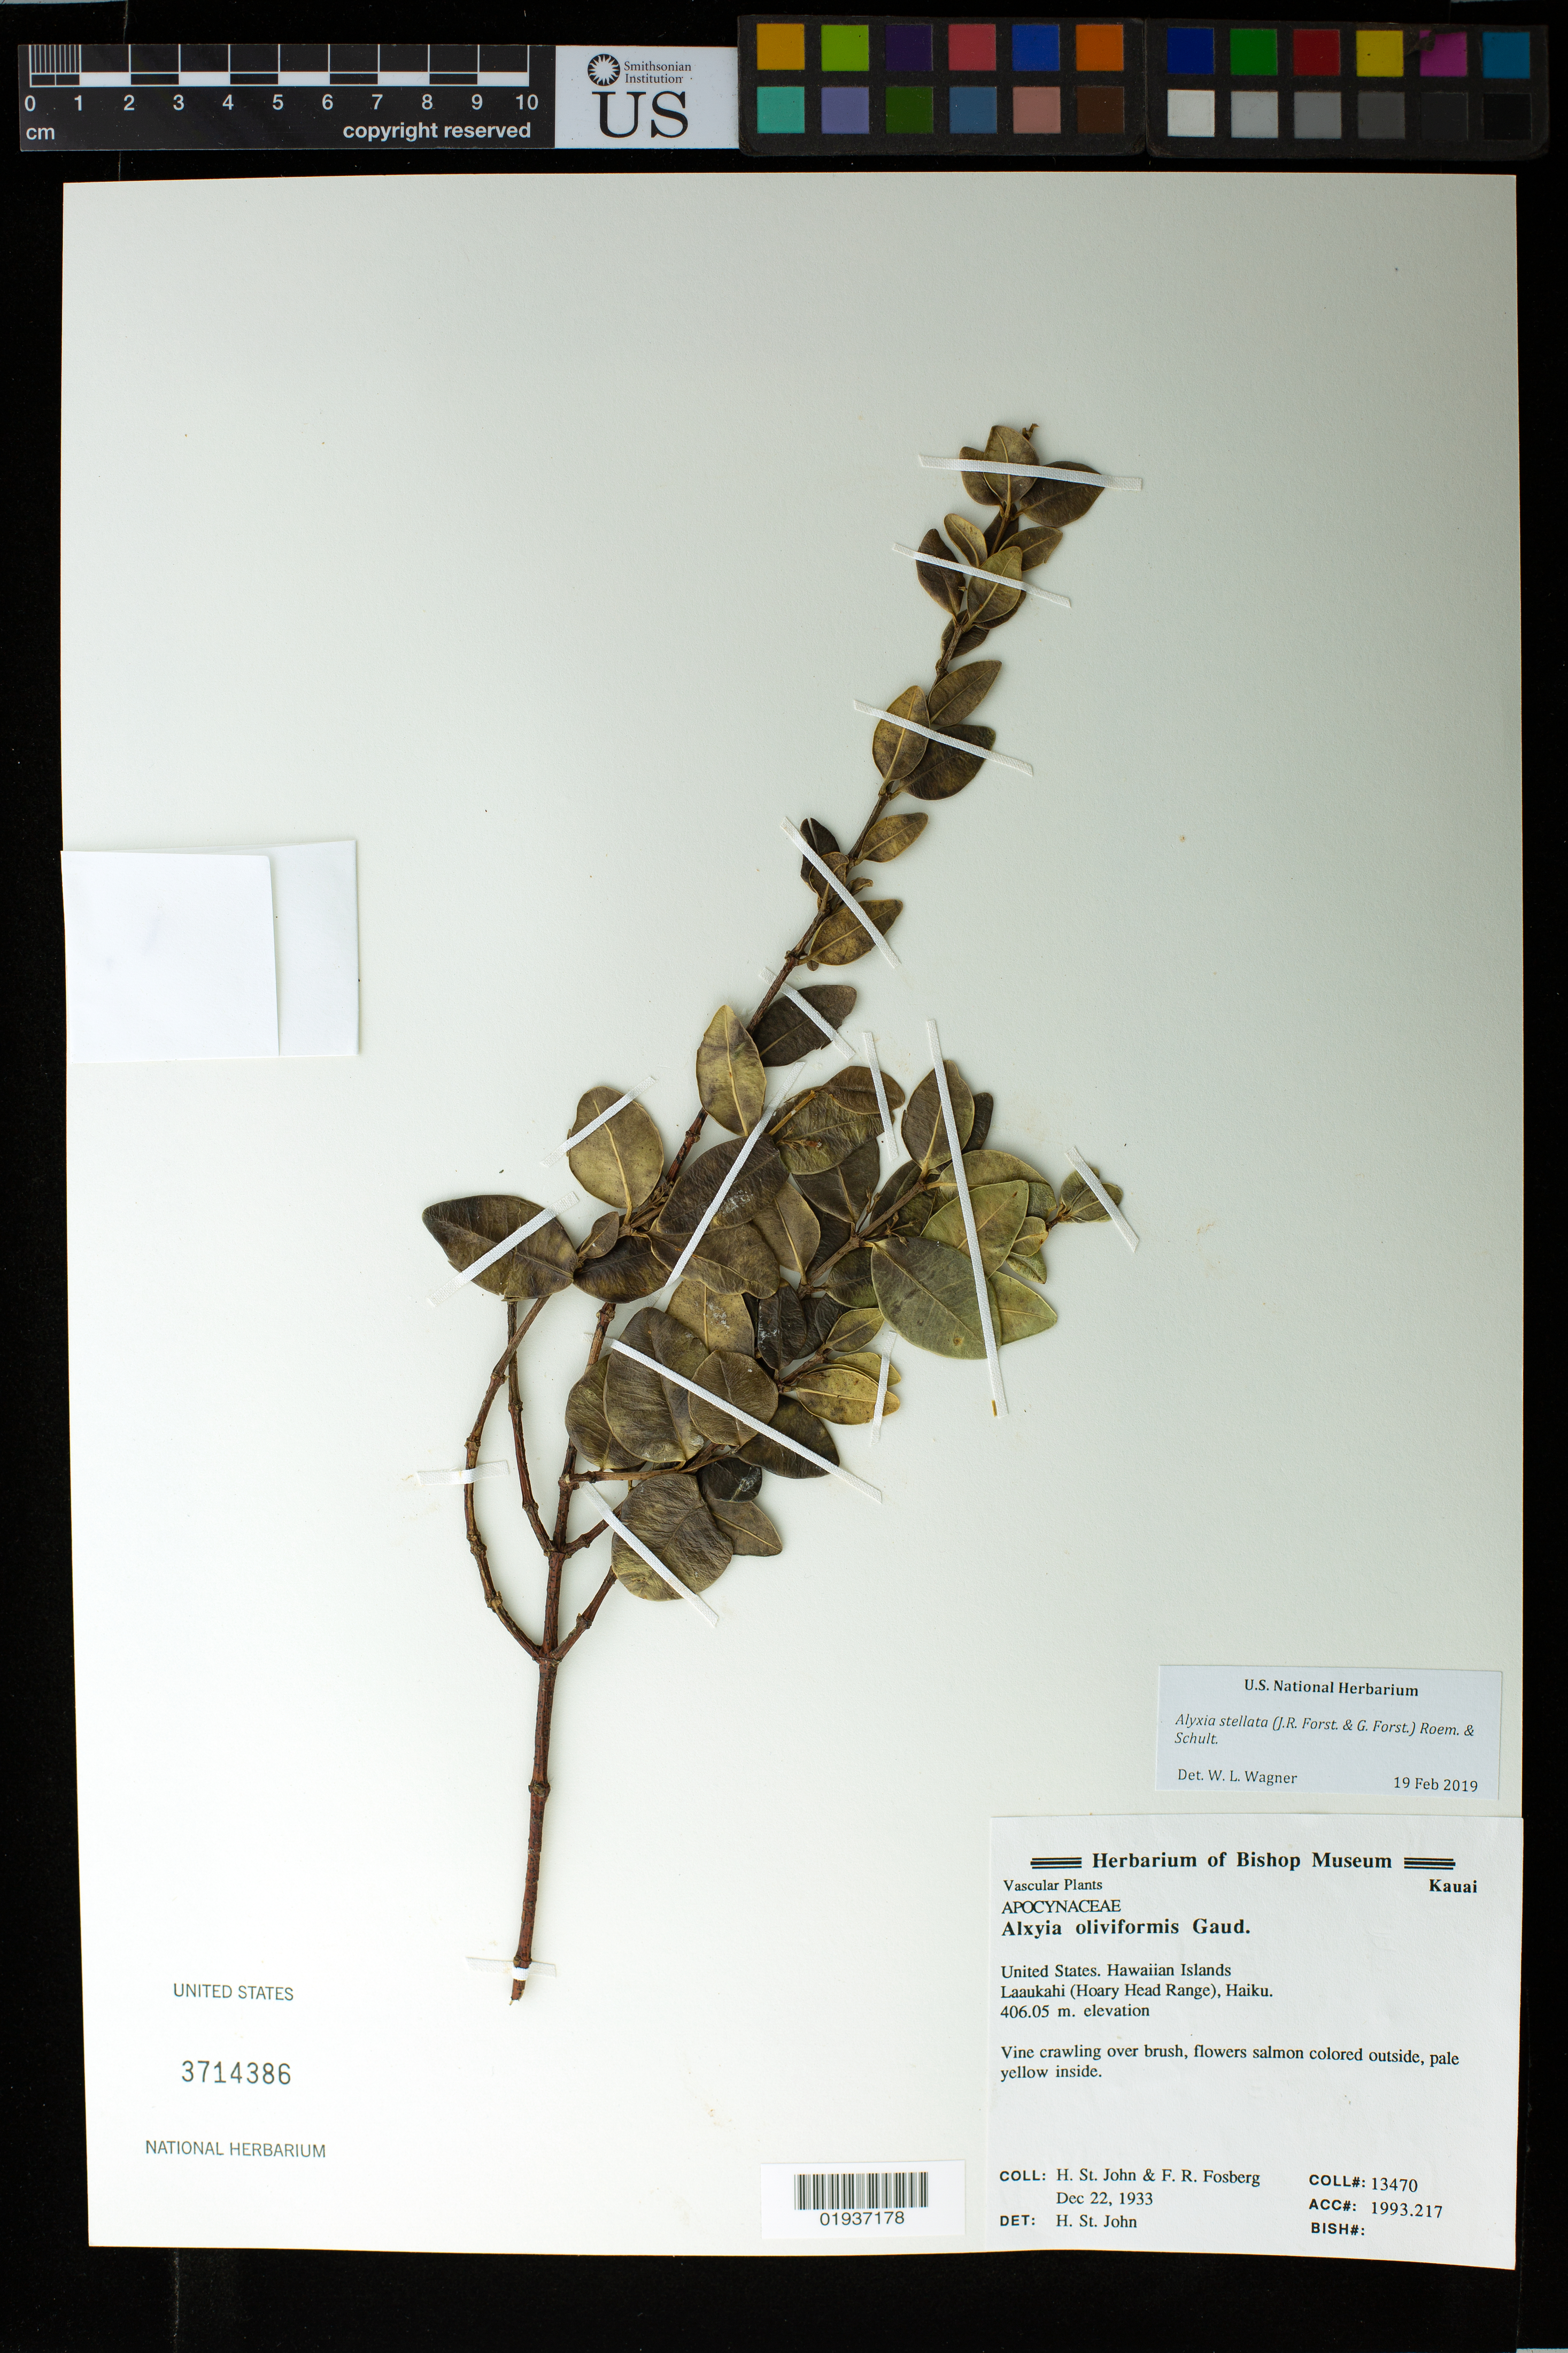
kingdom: Plantae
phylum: Tracheophyta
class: Magnoliopsida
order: Gentianales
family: Apocynaceae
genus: Alyxia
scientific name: Alyxia stellata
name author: (J.R. Forst. & G. Forst.) Roem. & Schult.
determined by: Wagner, W. L., (BOT), Smithsonian Institution - National Museum of Natural History (UNITED STATES)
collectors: H. St. John & F. R. Fosberg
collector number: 13470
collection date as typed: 22 Dec 1933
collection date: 1933-12-22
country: United States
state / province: Hawaii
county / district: Kauai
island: Kaua'i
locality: Laaukahi (Hoary Head Range), Haiku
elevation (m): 406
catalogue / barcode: US 3714386